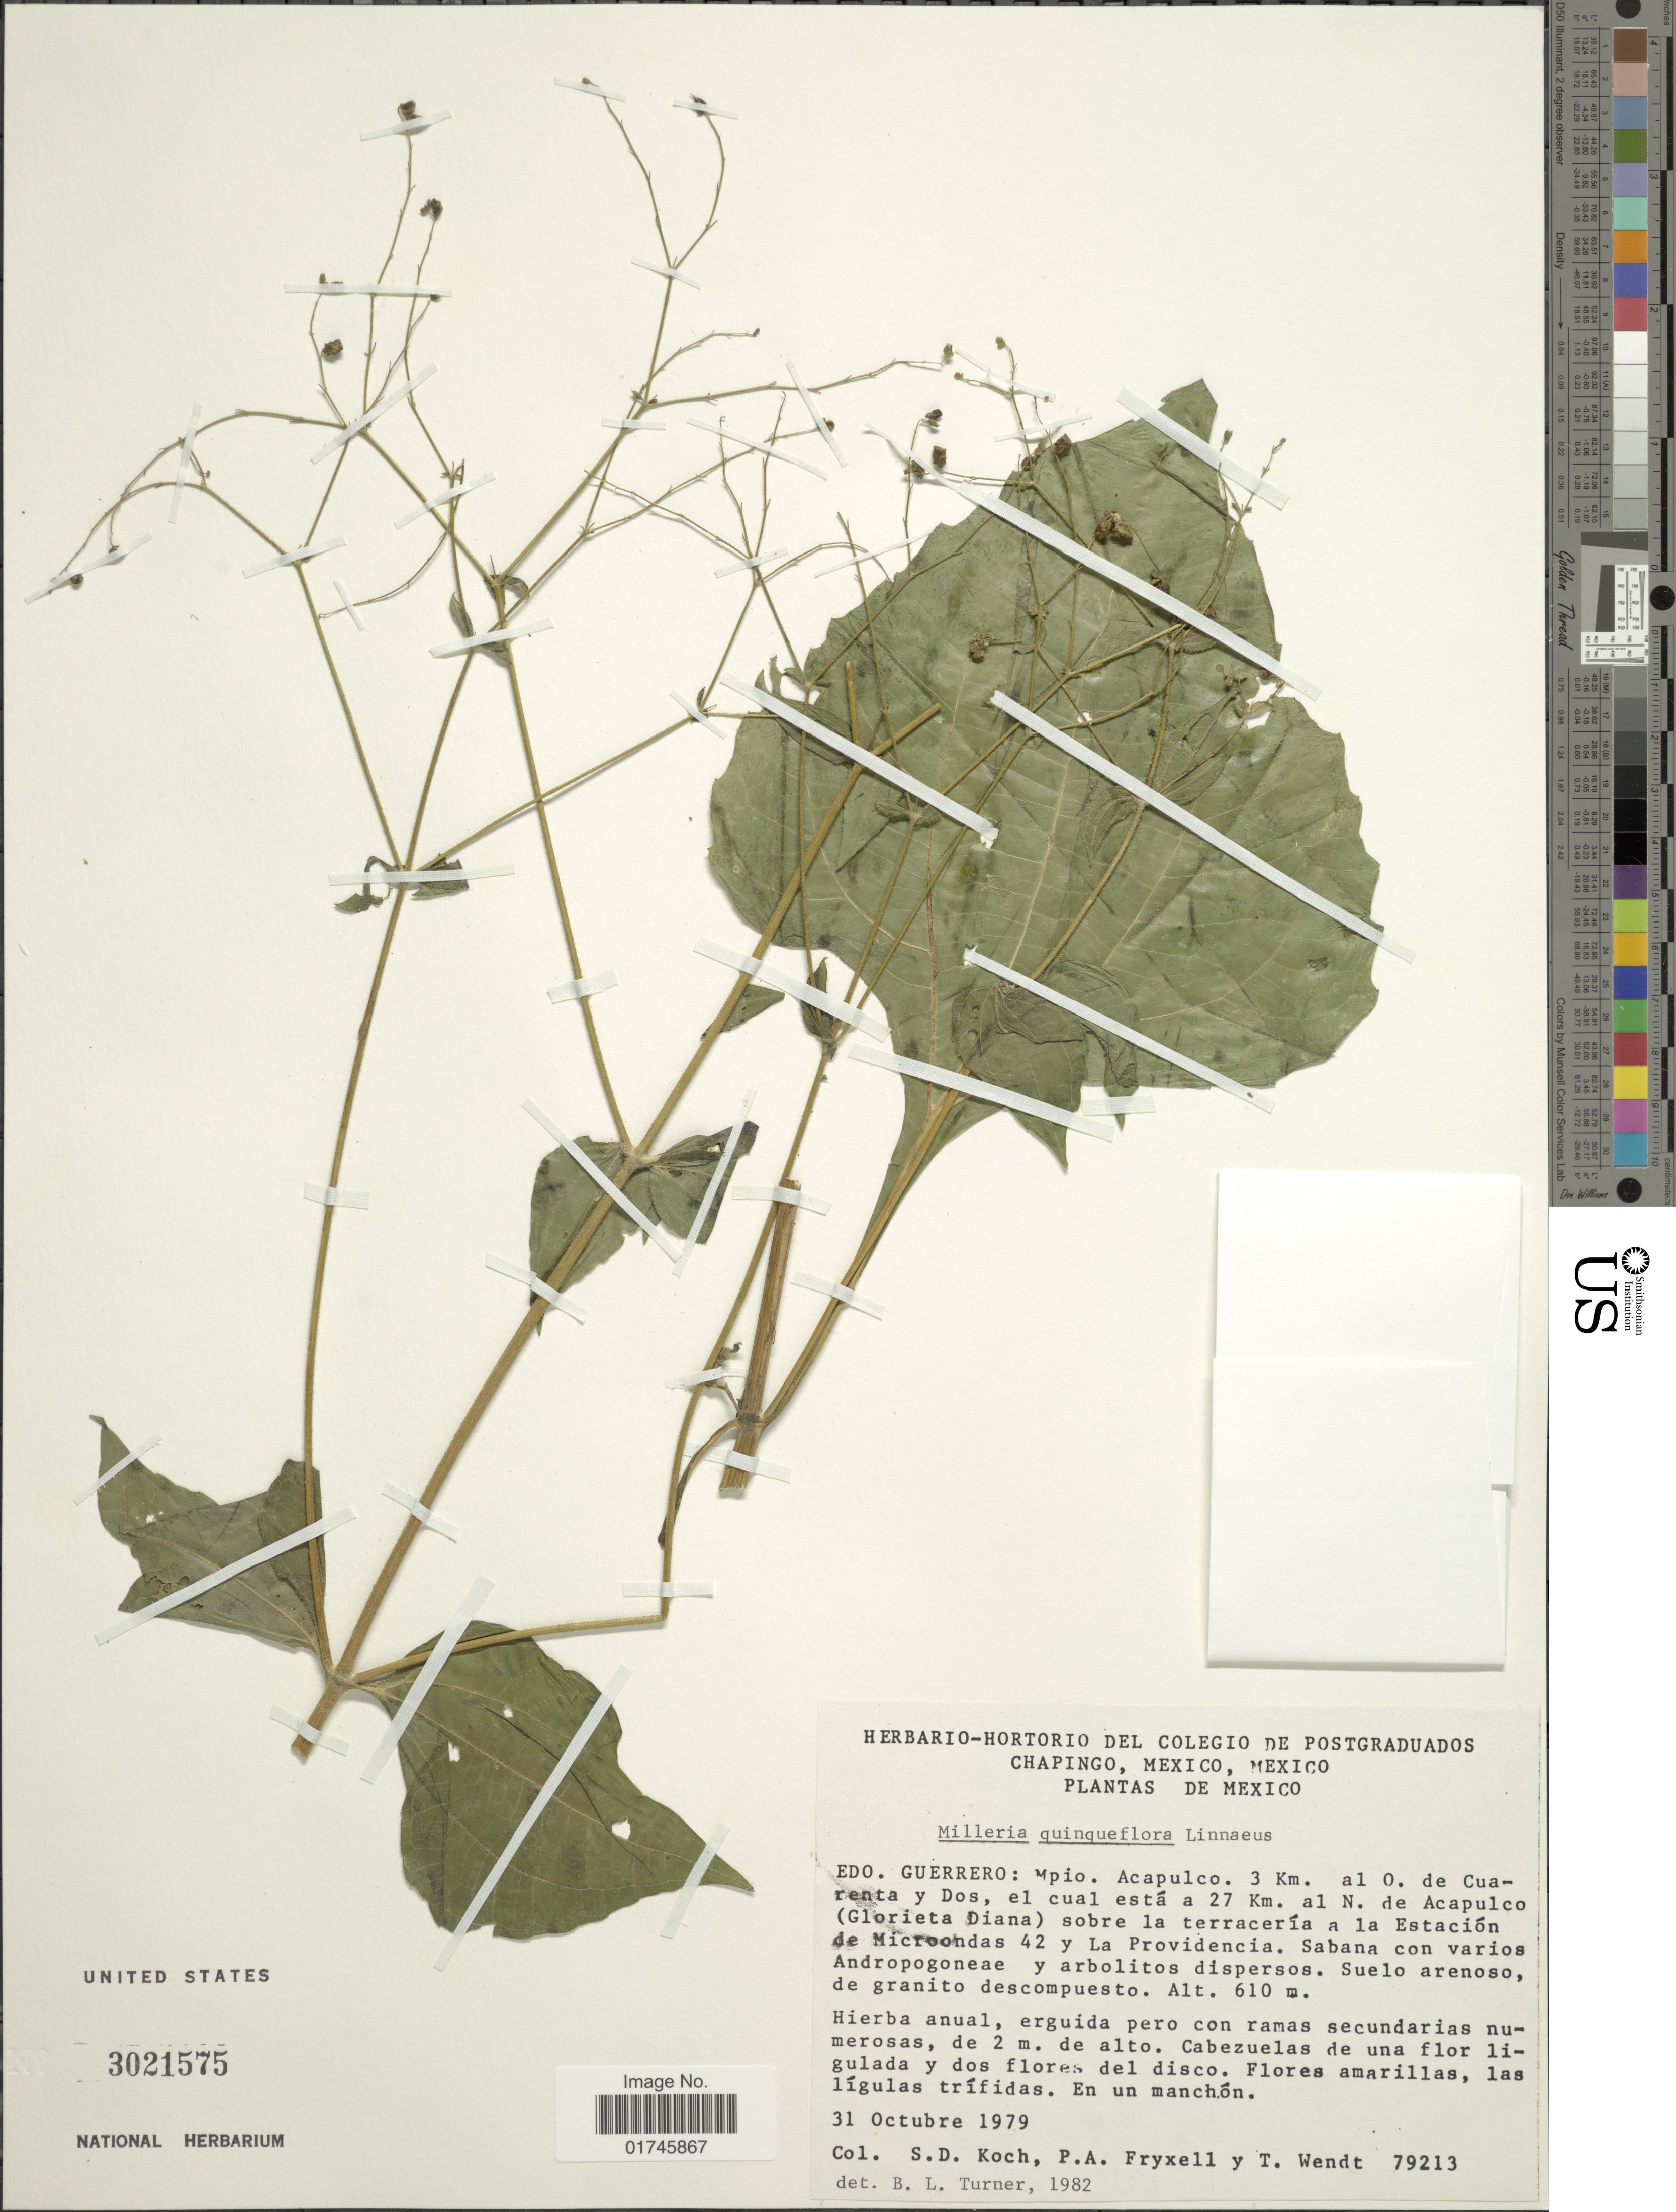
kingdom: Plantae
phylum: Tracheophyta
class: Magnoliopsida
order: Asterales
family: Asteraceae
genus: Milleria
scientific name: Milleria quinqueflora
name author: L.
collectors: S. D. Koch, P. A. Fryxell & T. L. Wendt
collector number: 79213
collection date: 1979-10-31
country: Mexico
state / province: Guerrero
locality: Edo. Guerrero: Mpio. Acapulco. 3 km. Al O. de Cuarenta y Dos, el esta a 27 km. al N de Acapulco (Glorieta Diana) sobre la terraceria a la Estacion de Microondas 42 y La Providencia.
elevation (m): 610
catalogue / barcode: US 3021575